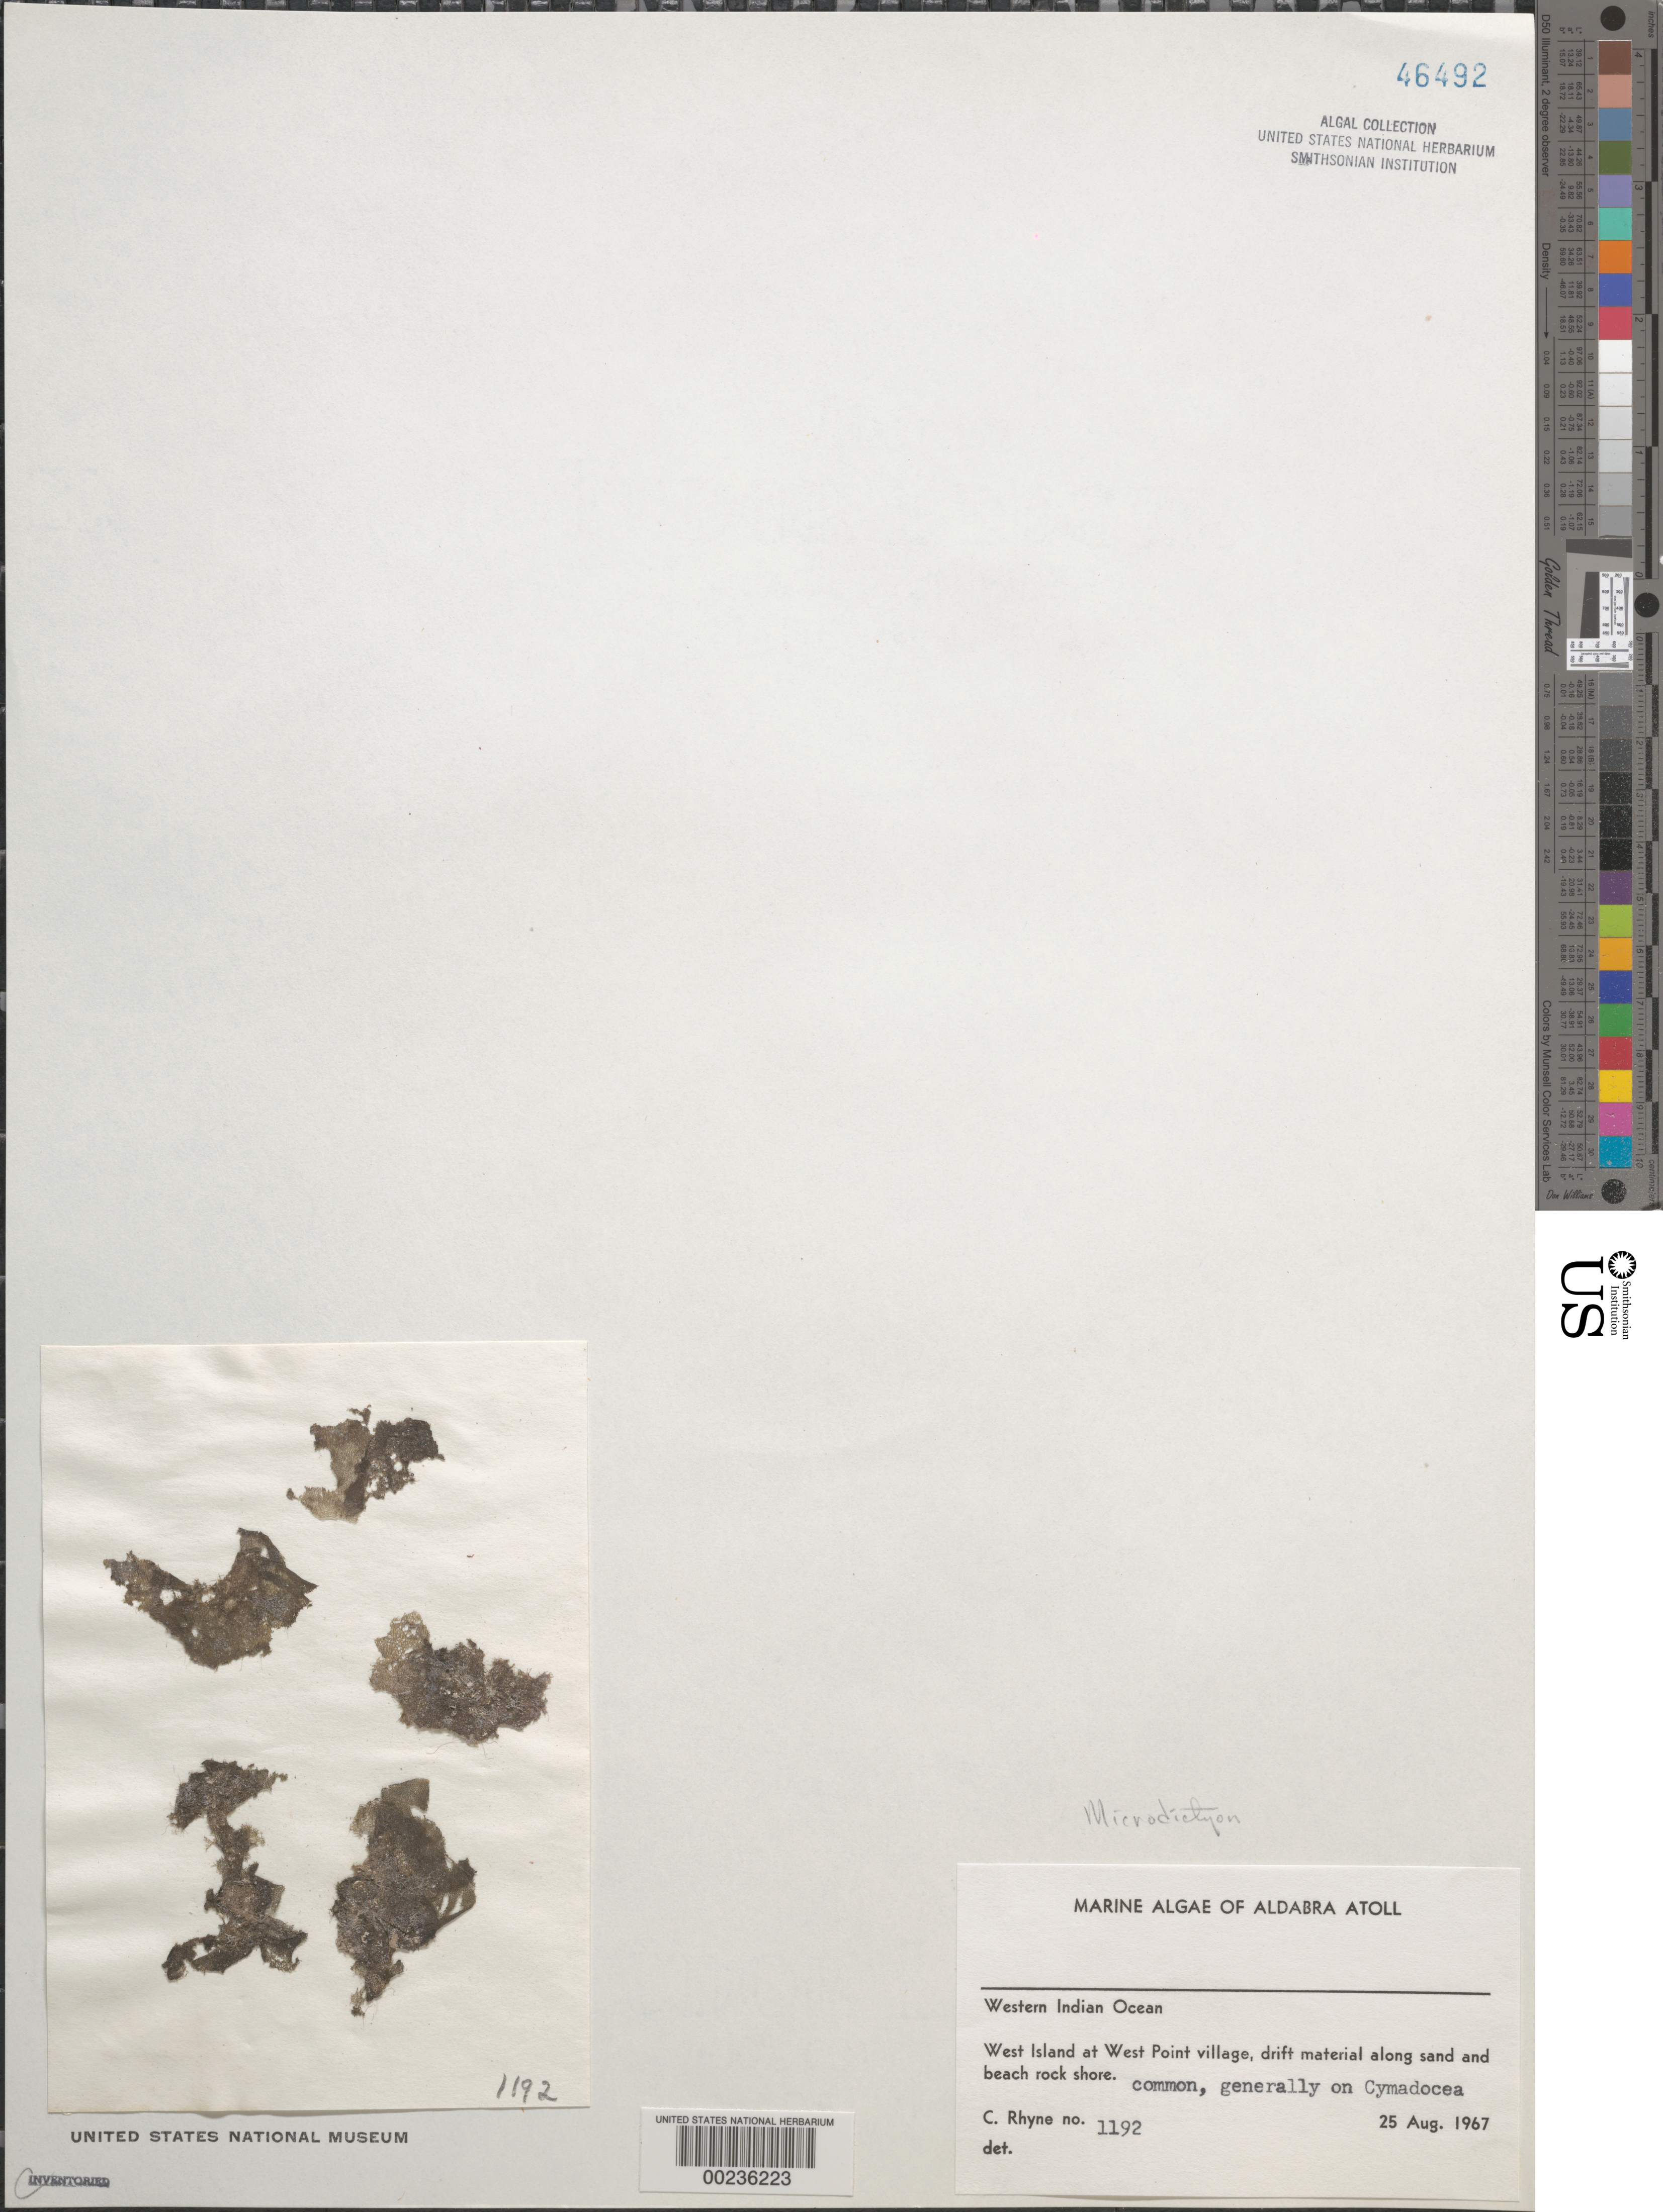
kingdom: Plantae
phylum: Chlorophyta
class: Ulvophyceae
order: Cladophorales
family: Anadyomenaceae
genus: Microdictyon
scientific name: Microdictyon sp.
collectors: C. Rhyne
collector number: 1192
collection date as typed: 25 Aug 1967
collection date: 1967-08-25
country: Seychelles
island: Aldabra Atoll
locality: West Islet, West Point Village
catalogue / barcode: US 46492